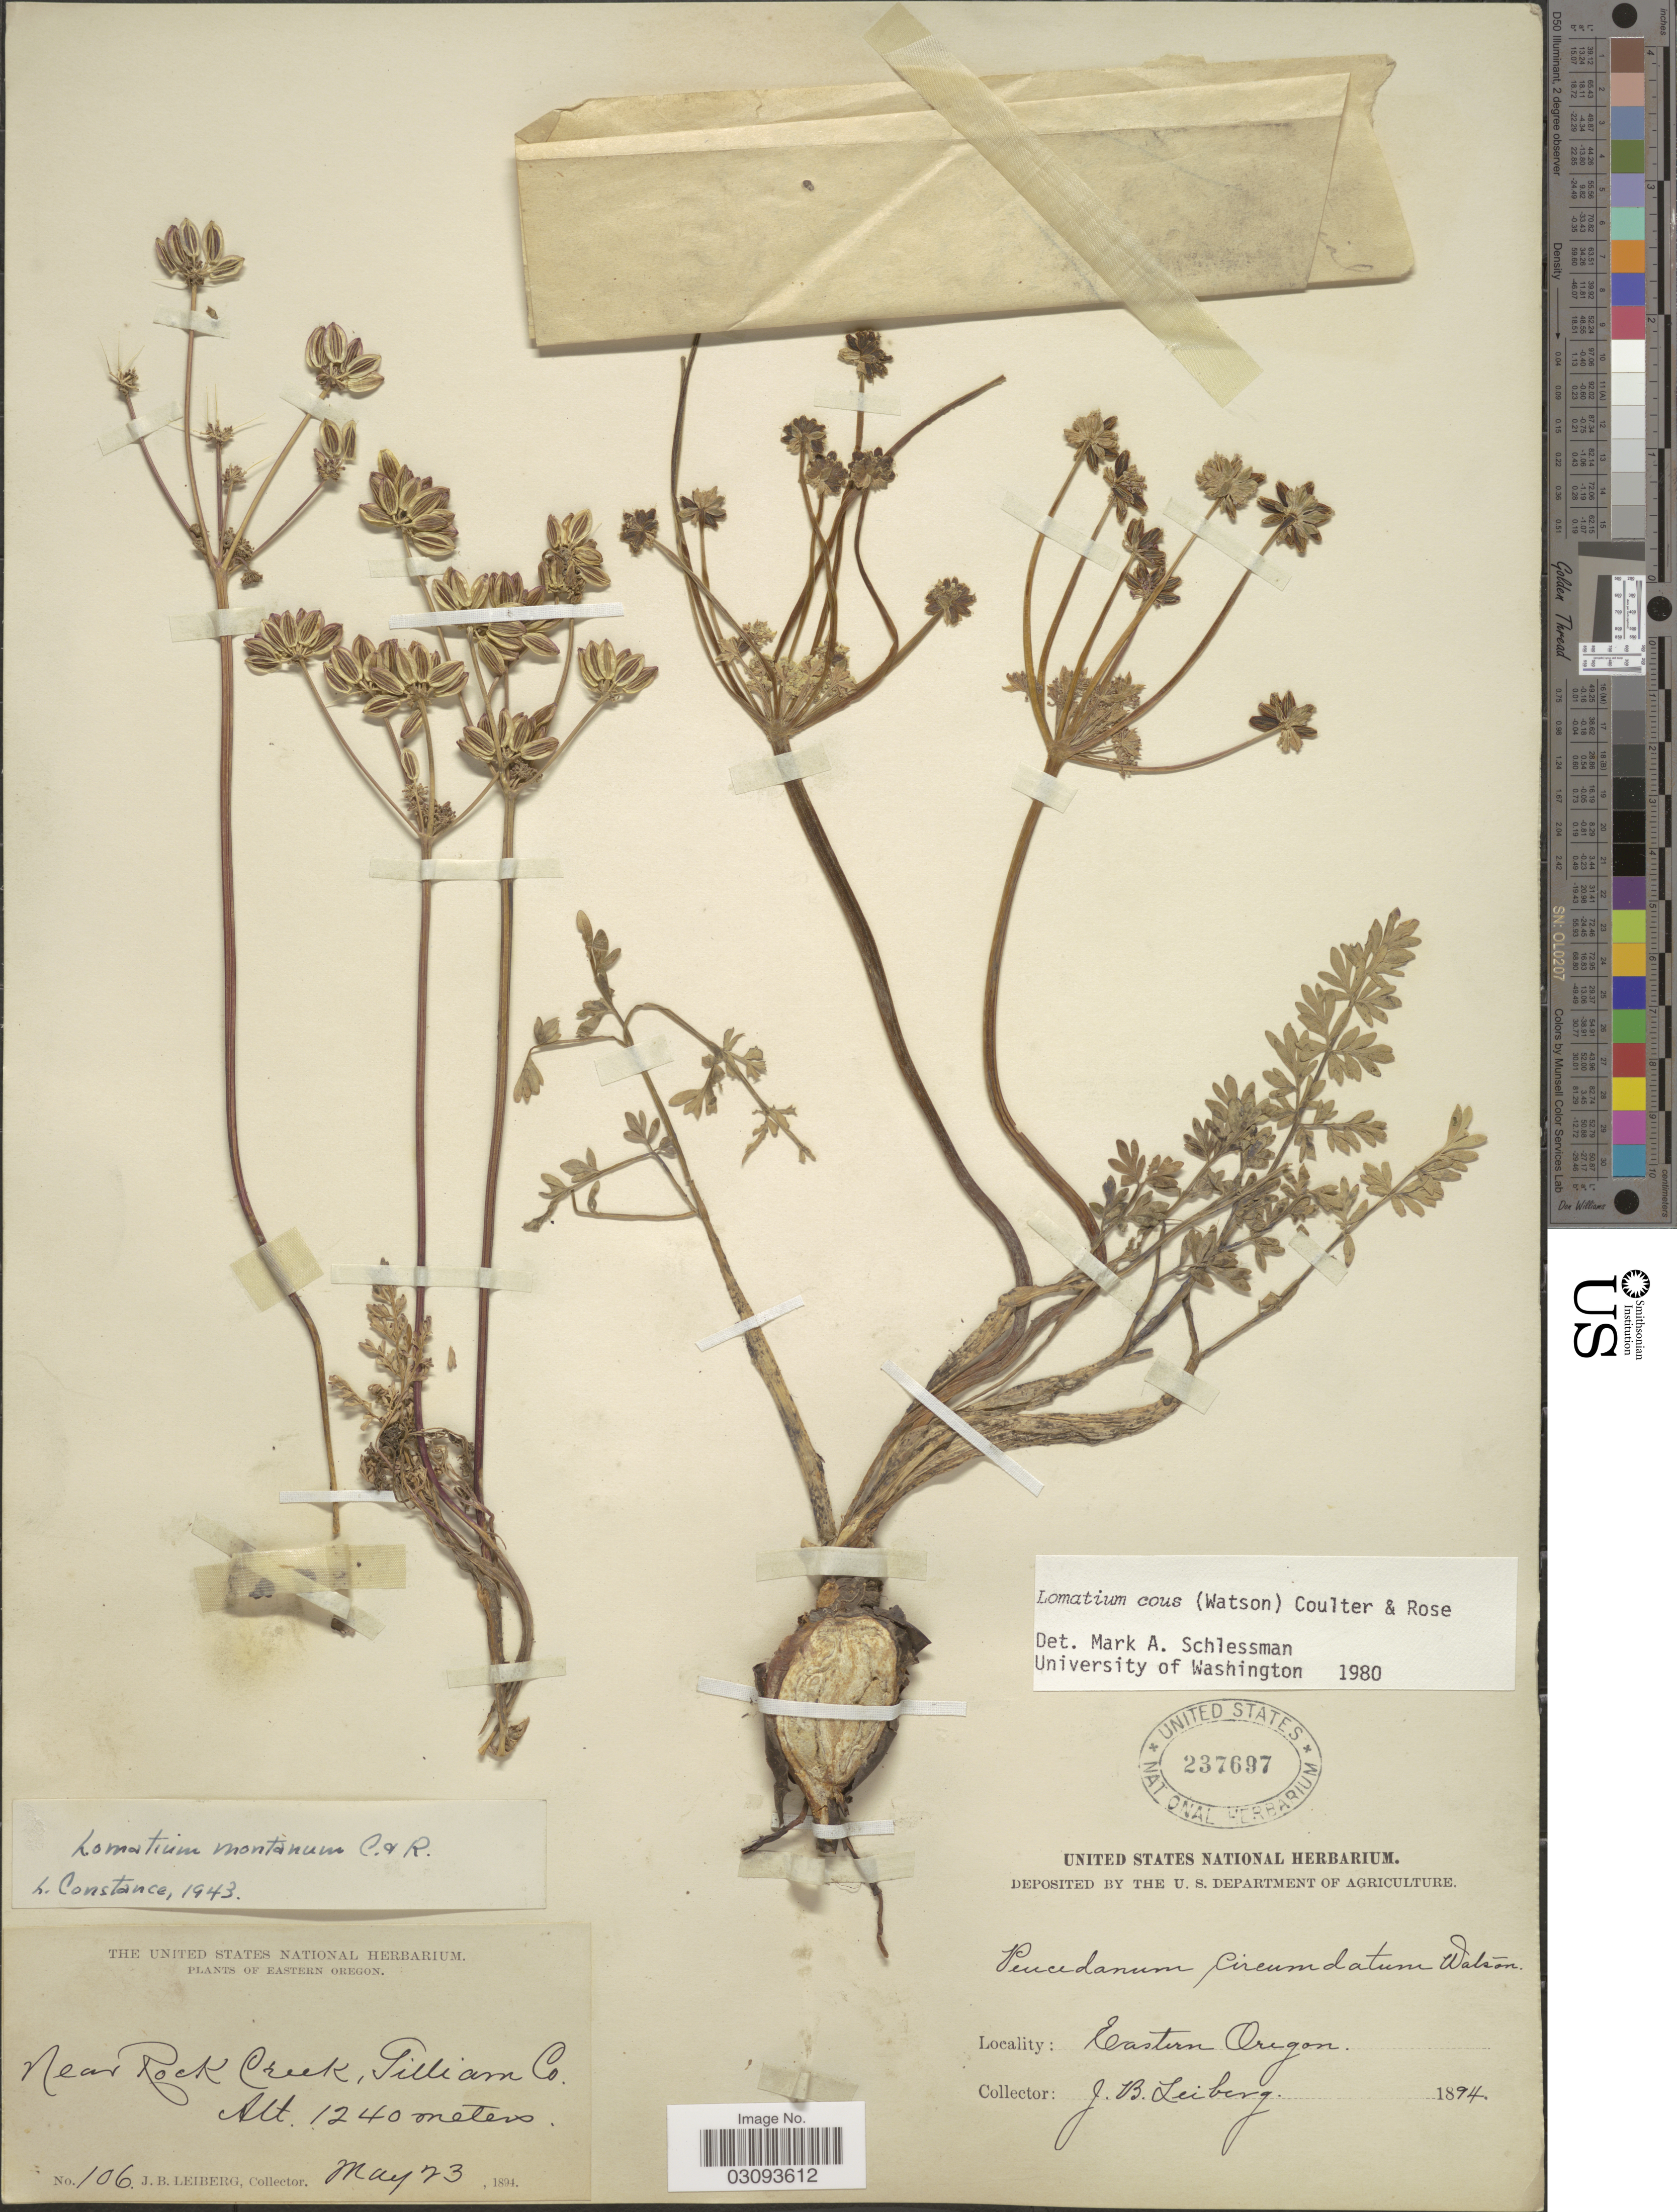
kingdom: Plantae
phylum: Tracheophyta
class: Magnoliopsida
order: Apiales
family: Apiaceae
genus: Lomatium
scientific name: Lomatium cous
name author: (S. Watson) J.M. Coult. & Rose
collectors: J. B. Leiberg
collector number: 106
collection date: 1894-05-23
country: United States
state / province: Oregon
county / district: Gilliam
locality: Eastern Oregon. Near Rock Creek, Gilliam Co.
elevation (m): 1240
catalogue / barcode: US 237697